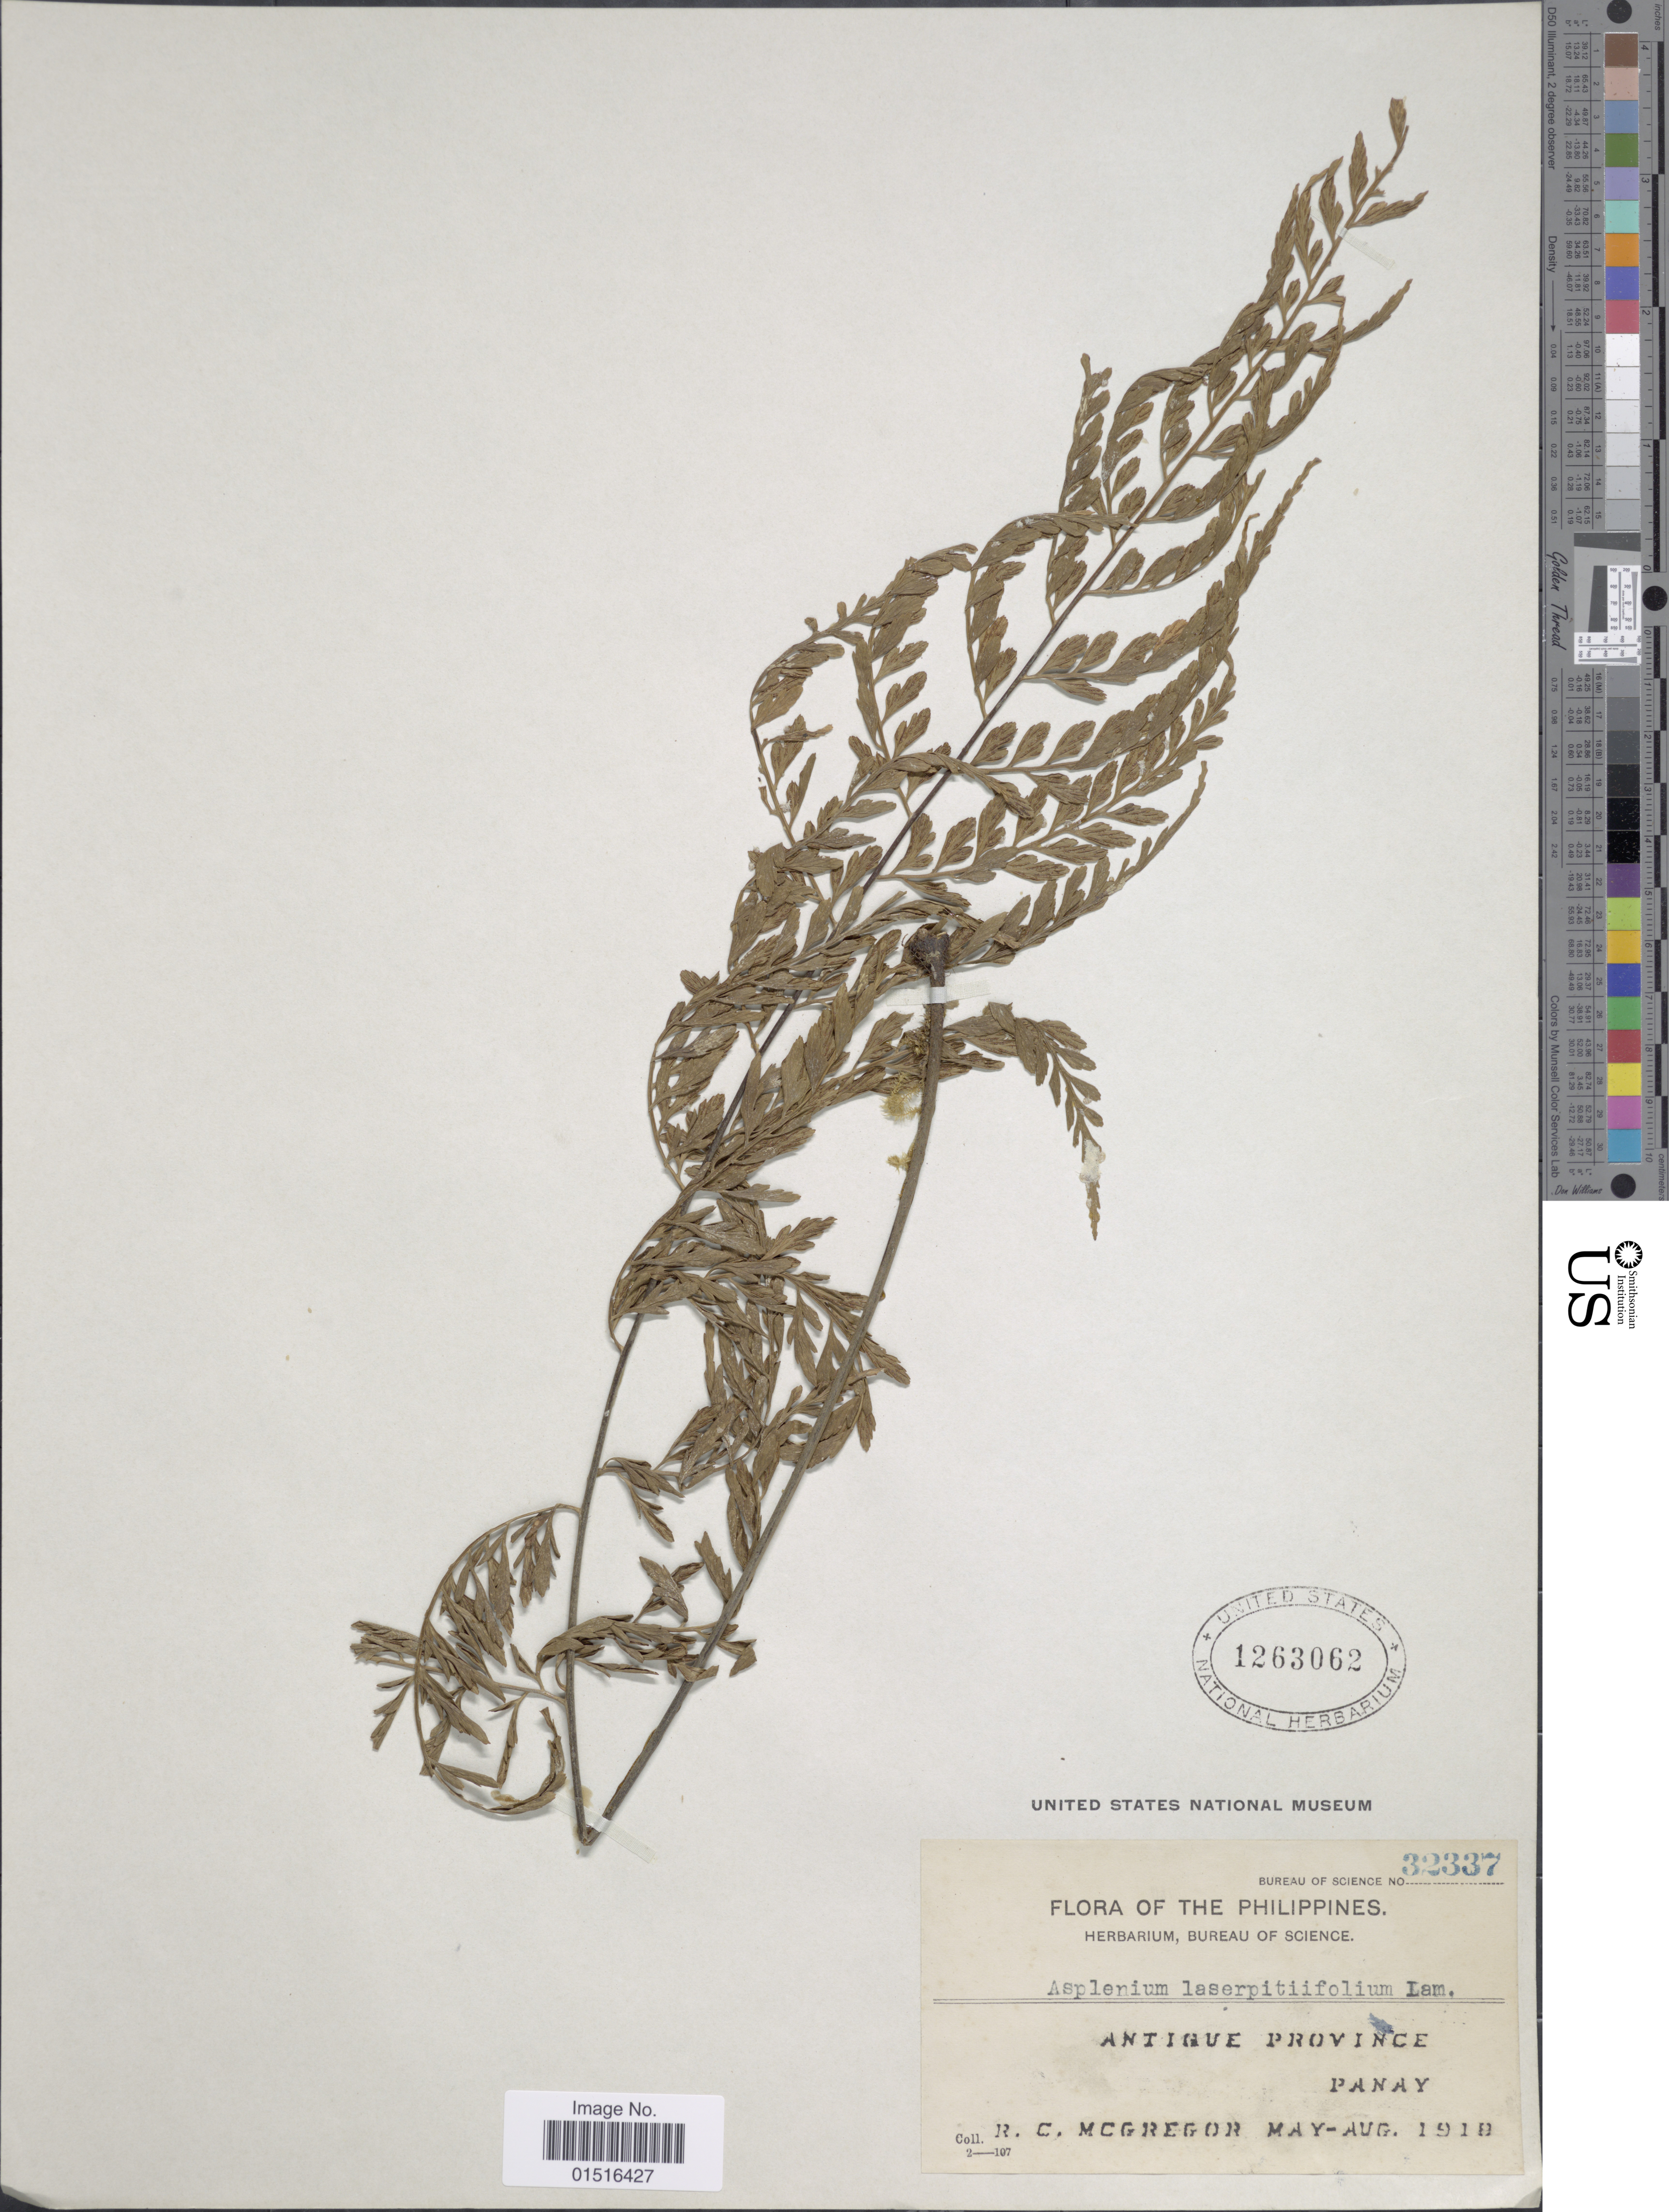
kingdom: Plantae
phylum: Tracheophyta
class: Polypodiopsida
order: Polypodiales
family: Aspleniaceae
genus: Asplenium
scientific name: Asplenium laserpitiifolium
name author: Lam.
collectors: R. C. McGregor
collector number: Bureau of Science 32337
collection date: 1918-05/1918-08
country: Philippines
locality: Antique Province, Panay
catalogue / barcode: US 1263062